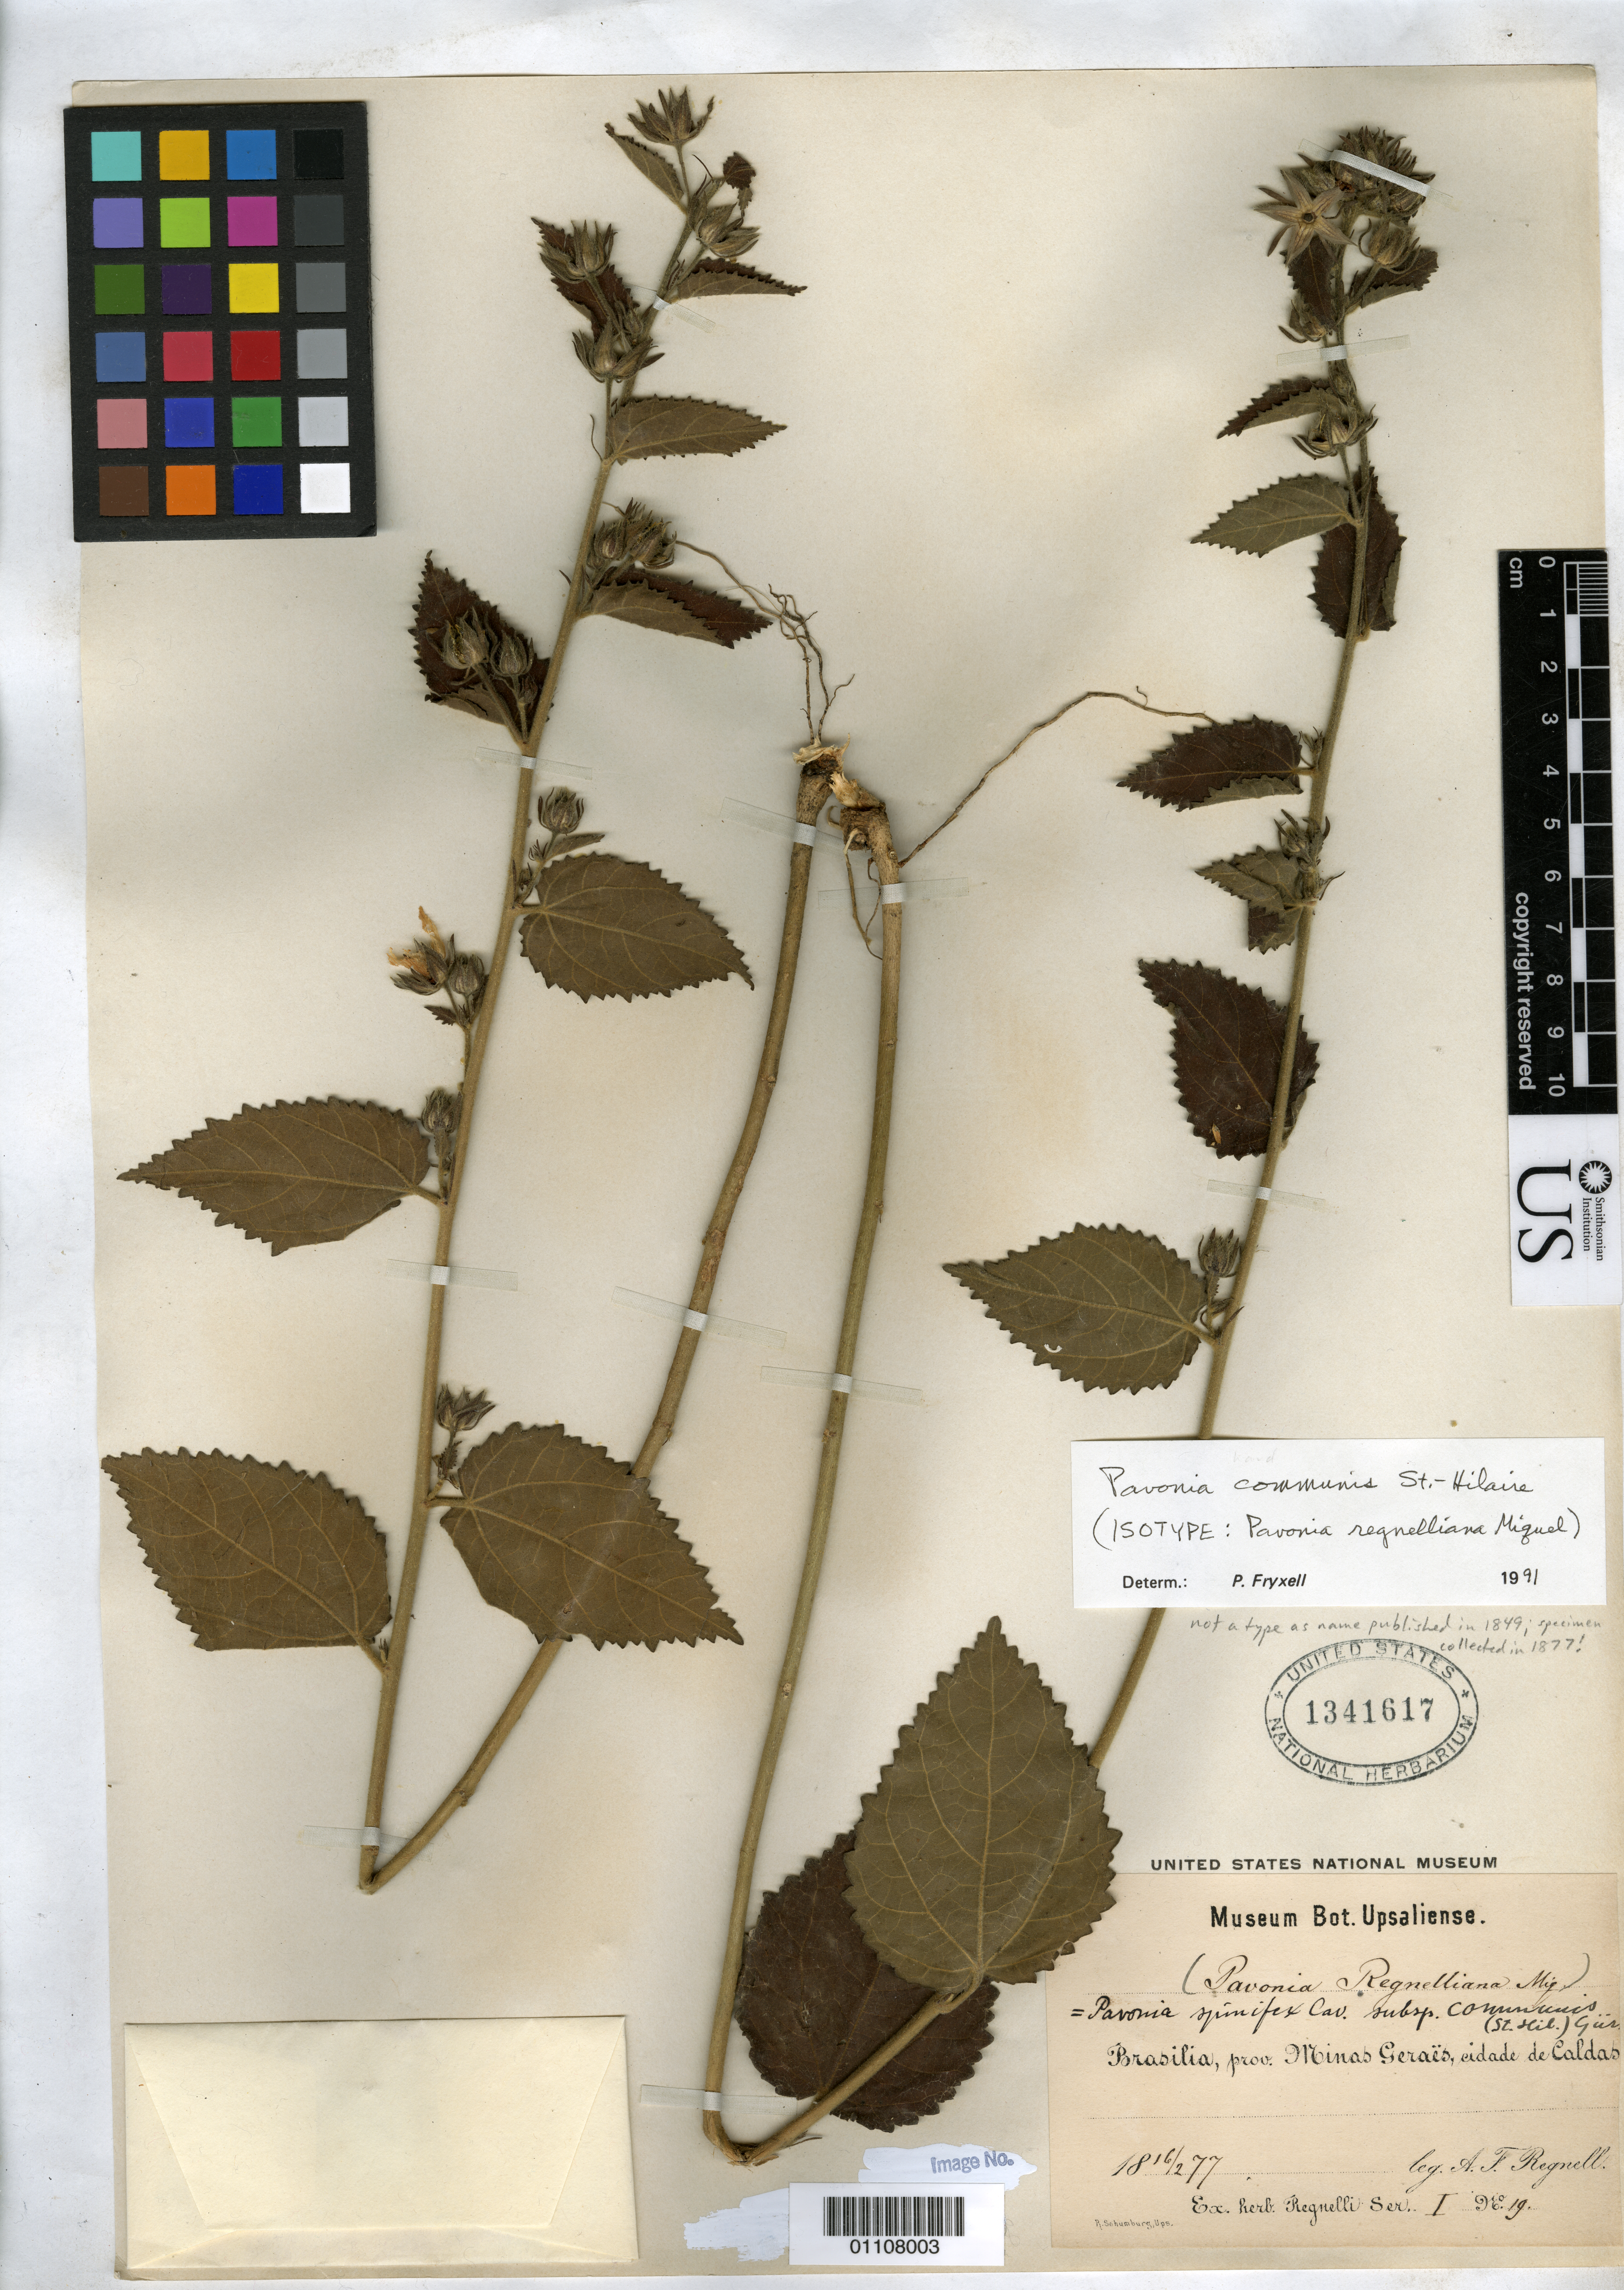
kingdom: Plantae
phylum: Tracheophyta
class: Magnoliopsida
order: Malvales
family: Malvaceae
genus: Pavonia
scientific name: Pavonia regnelliana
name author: Miq.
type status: Possible Type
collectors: A. F. Regnell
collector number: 19 ser. I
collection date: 1977-02-16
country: Brazil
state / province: Minas Gerais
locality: Pocos de Caldas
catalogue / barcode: US 1341617